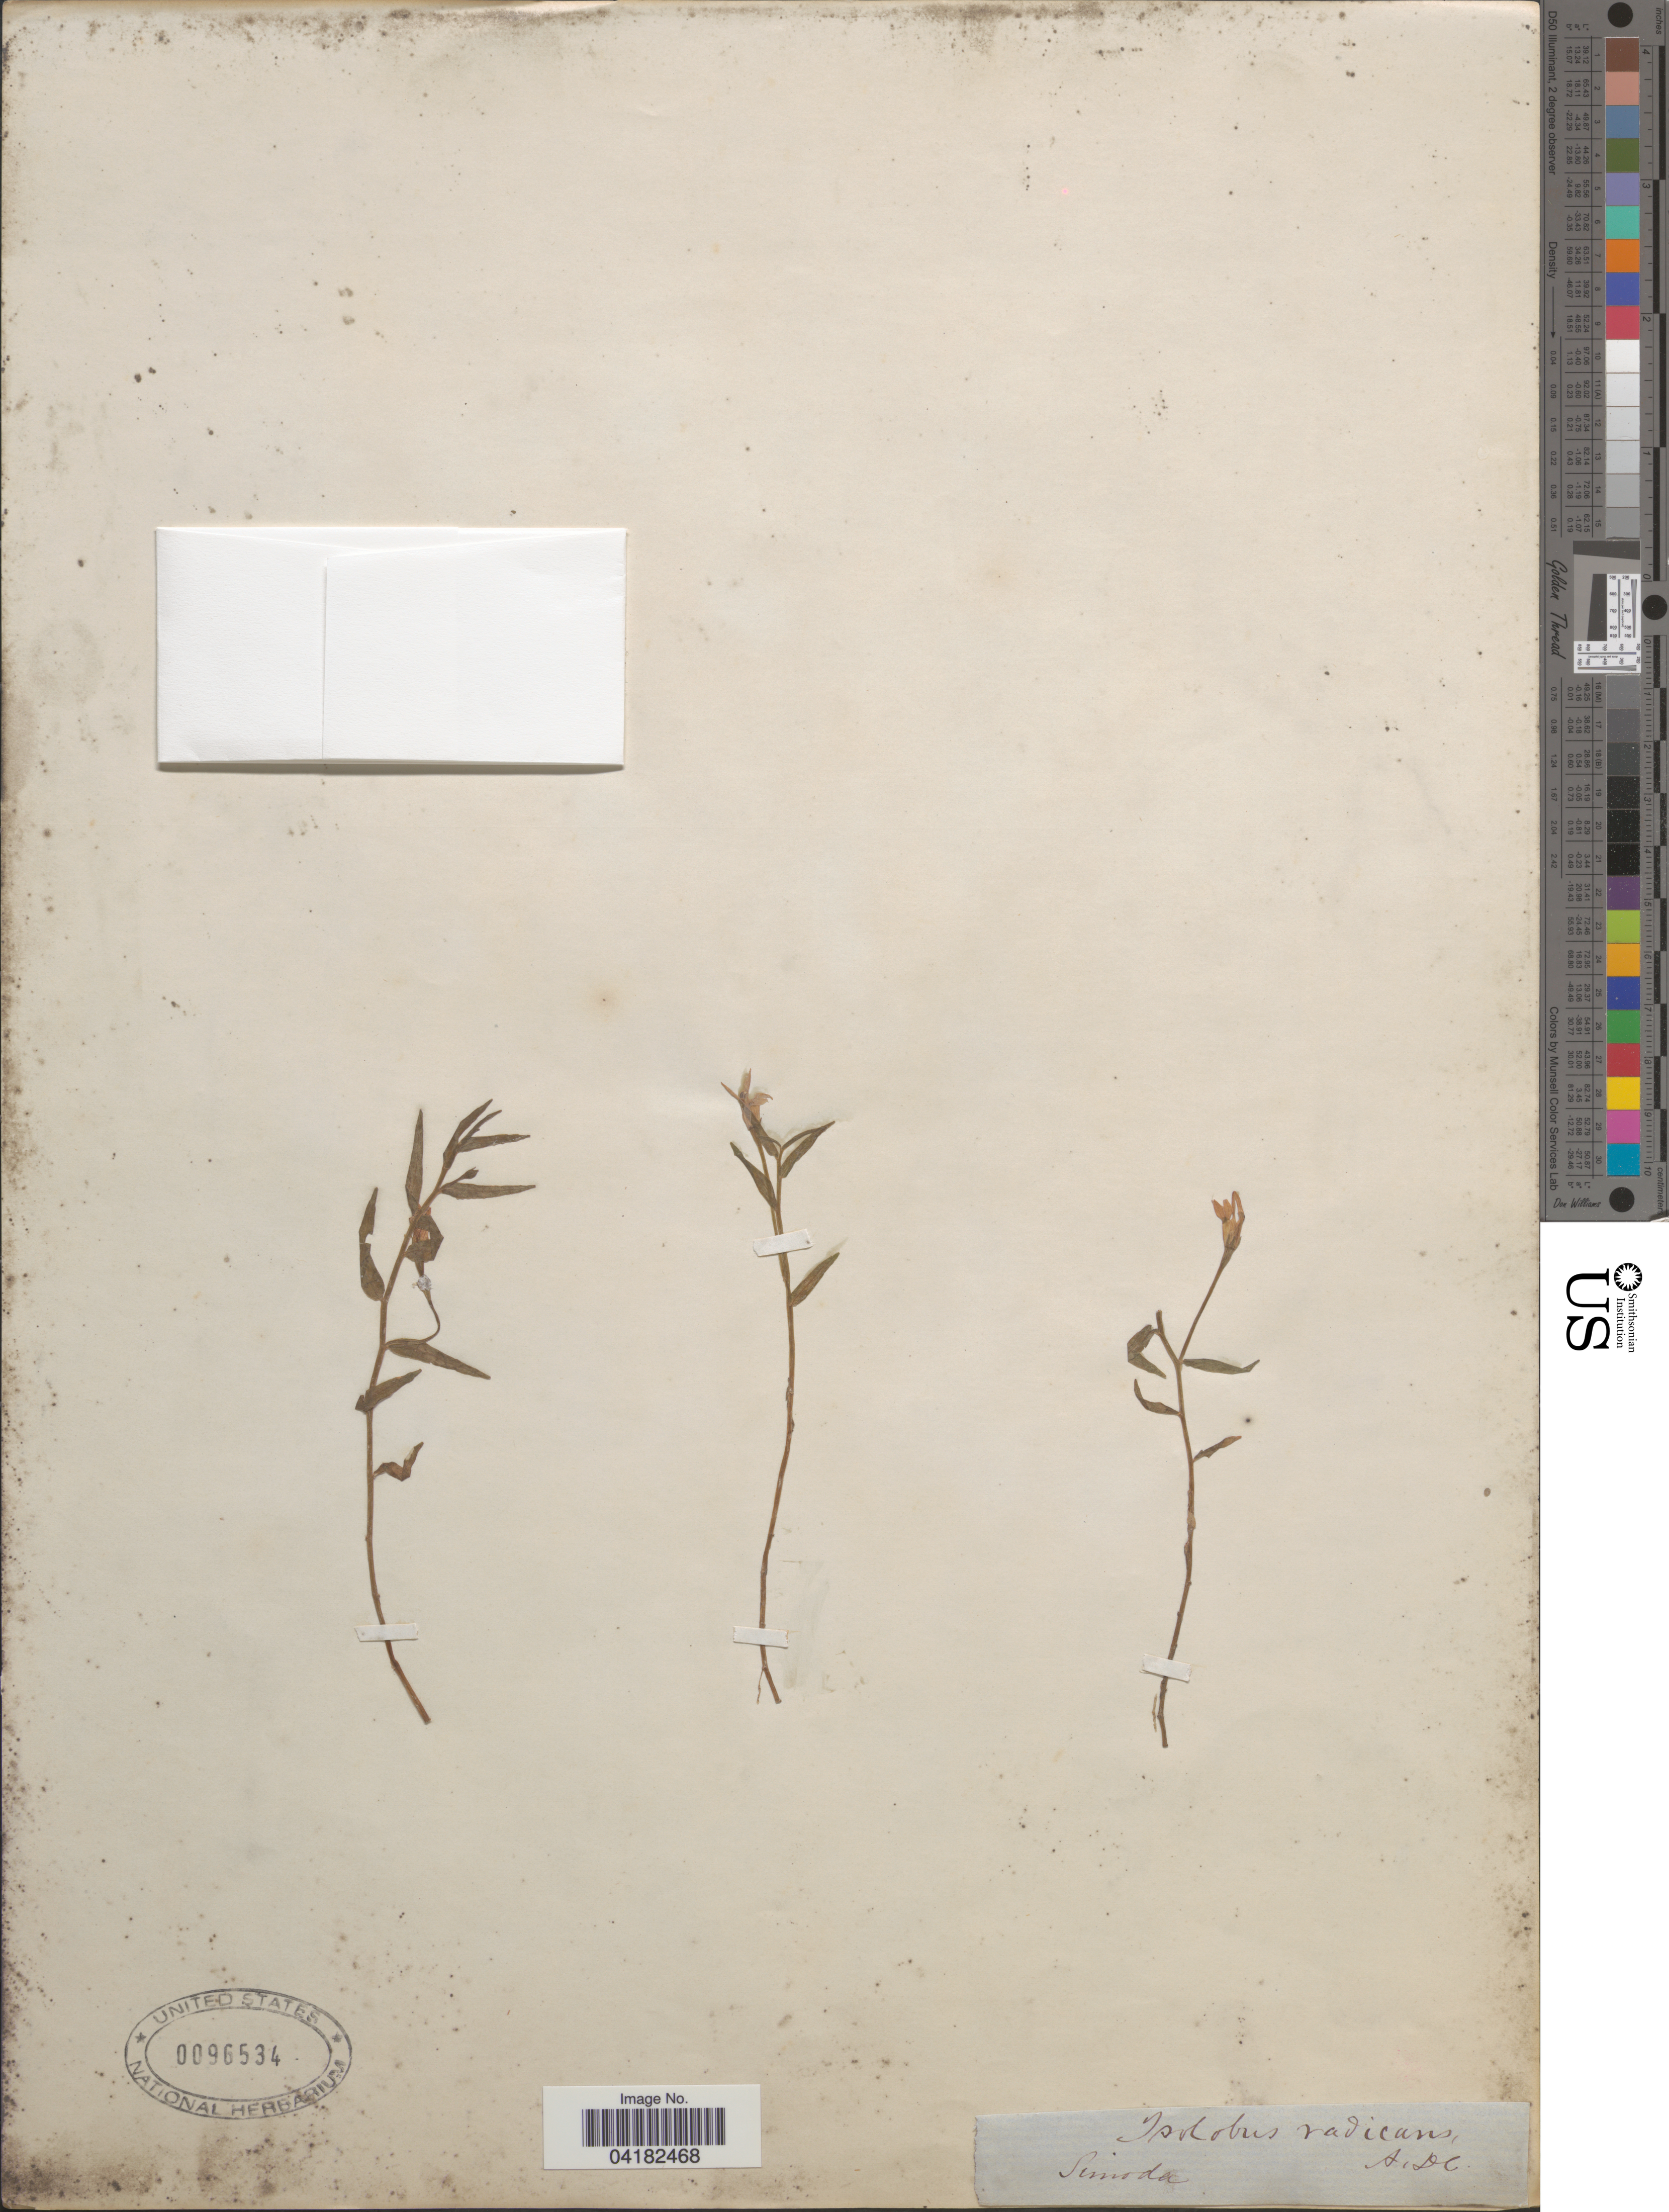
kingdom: Plantae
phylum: Tracheophyta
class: Magnoliopsida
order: Asterales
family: Campanulaceae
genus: Isolobus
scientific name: Isolobus radicans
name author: (Thunb.) A. DC.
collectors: Simoda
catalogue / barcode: US 96534